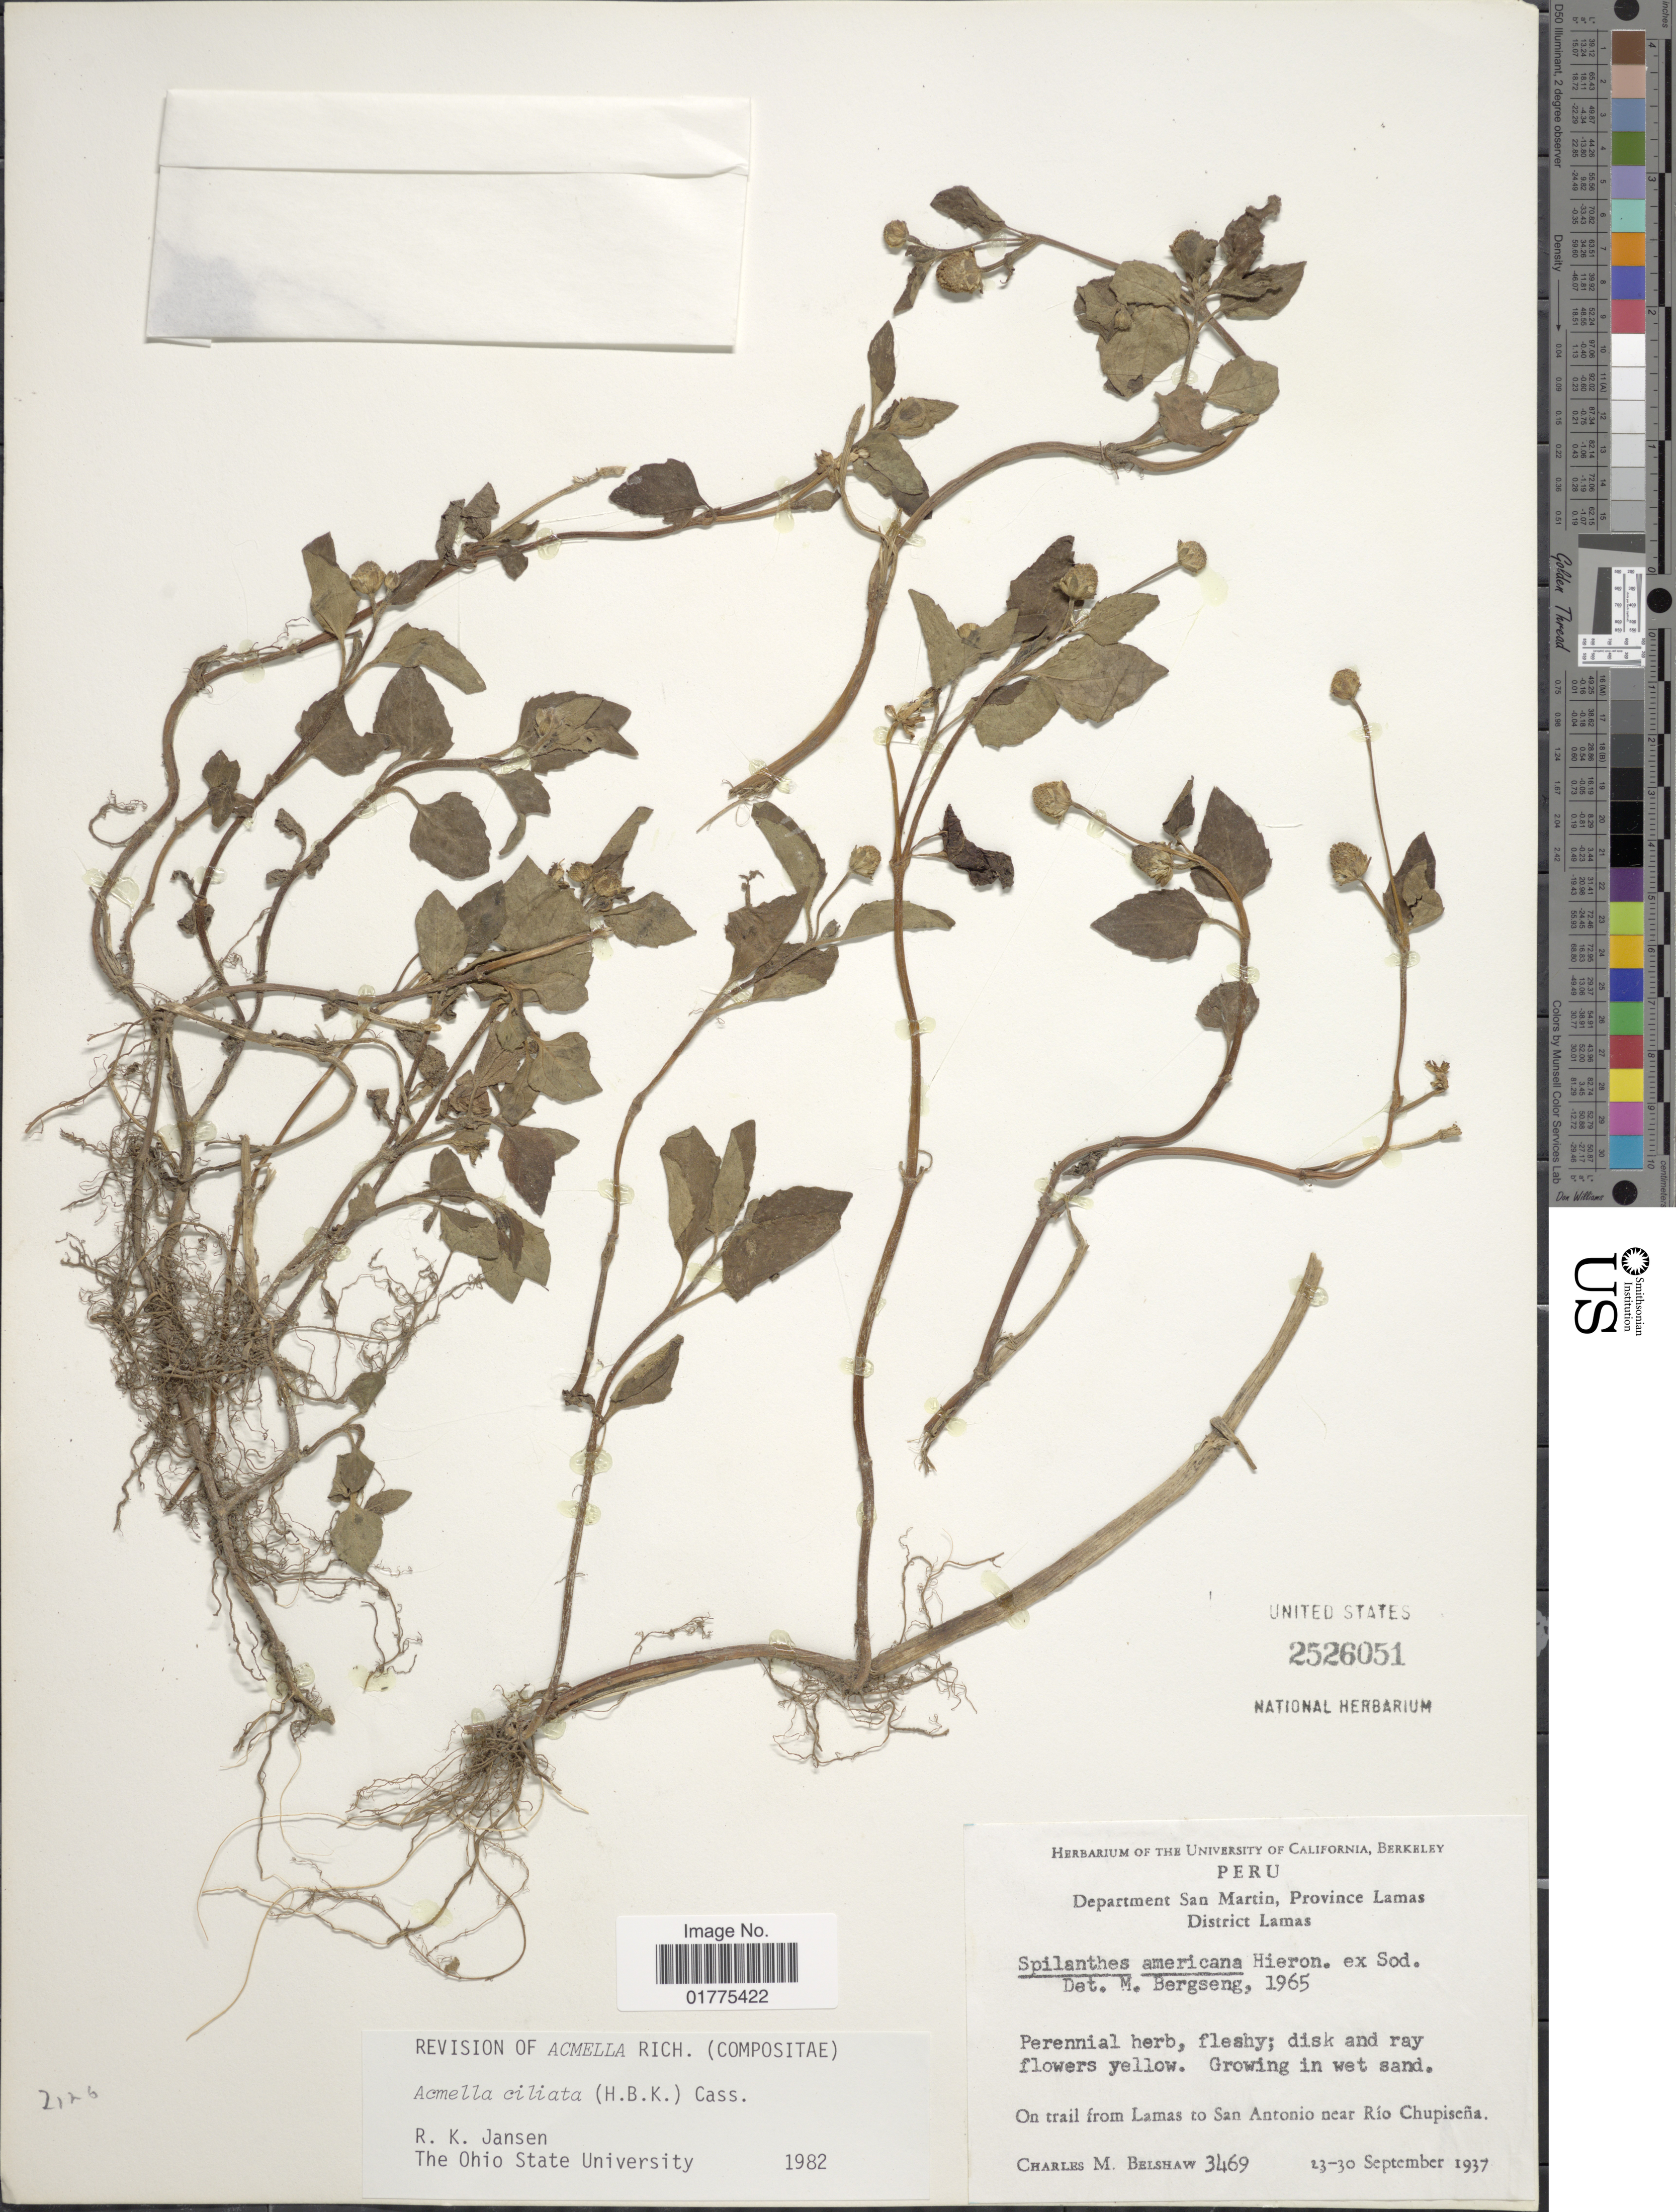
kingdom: Plantae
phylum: Tracheophyta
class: Magnoliopsida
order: Asterales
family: Asteraceae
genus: Acmella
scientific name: Acmella ciliata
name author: (Kunth) Cass.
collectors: C. Shaw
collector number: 3469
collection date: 1937-09-23/1937-09-30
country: Peru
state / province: San Martín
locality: Province Lamas, District Lamas, On trail from Lamas to San Antonio near Río Chupiseña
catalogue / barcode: US 2526051